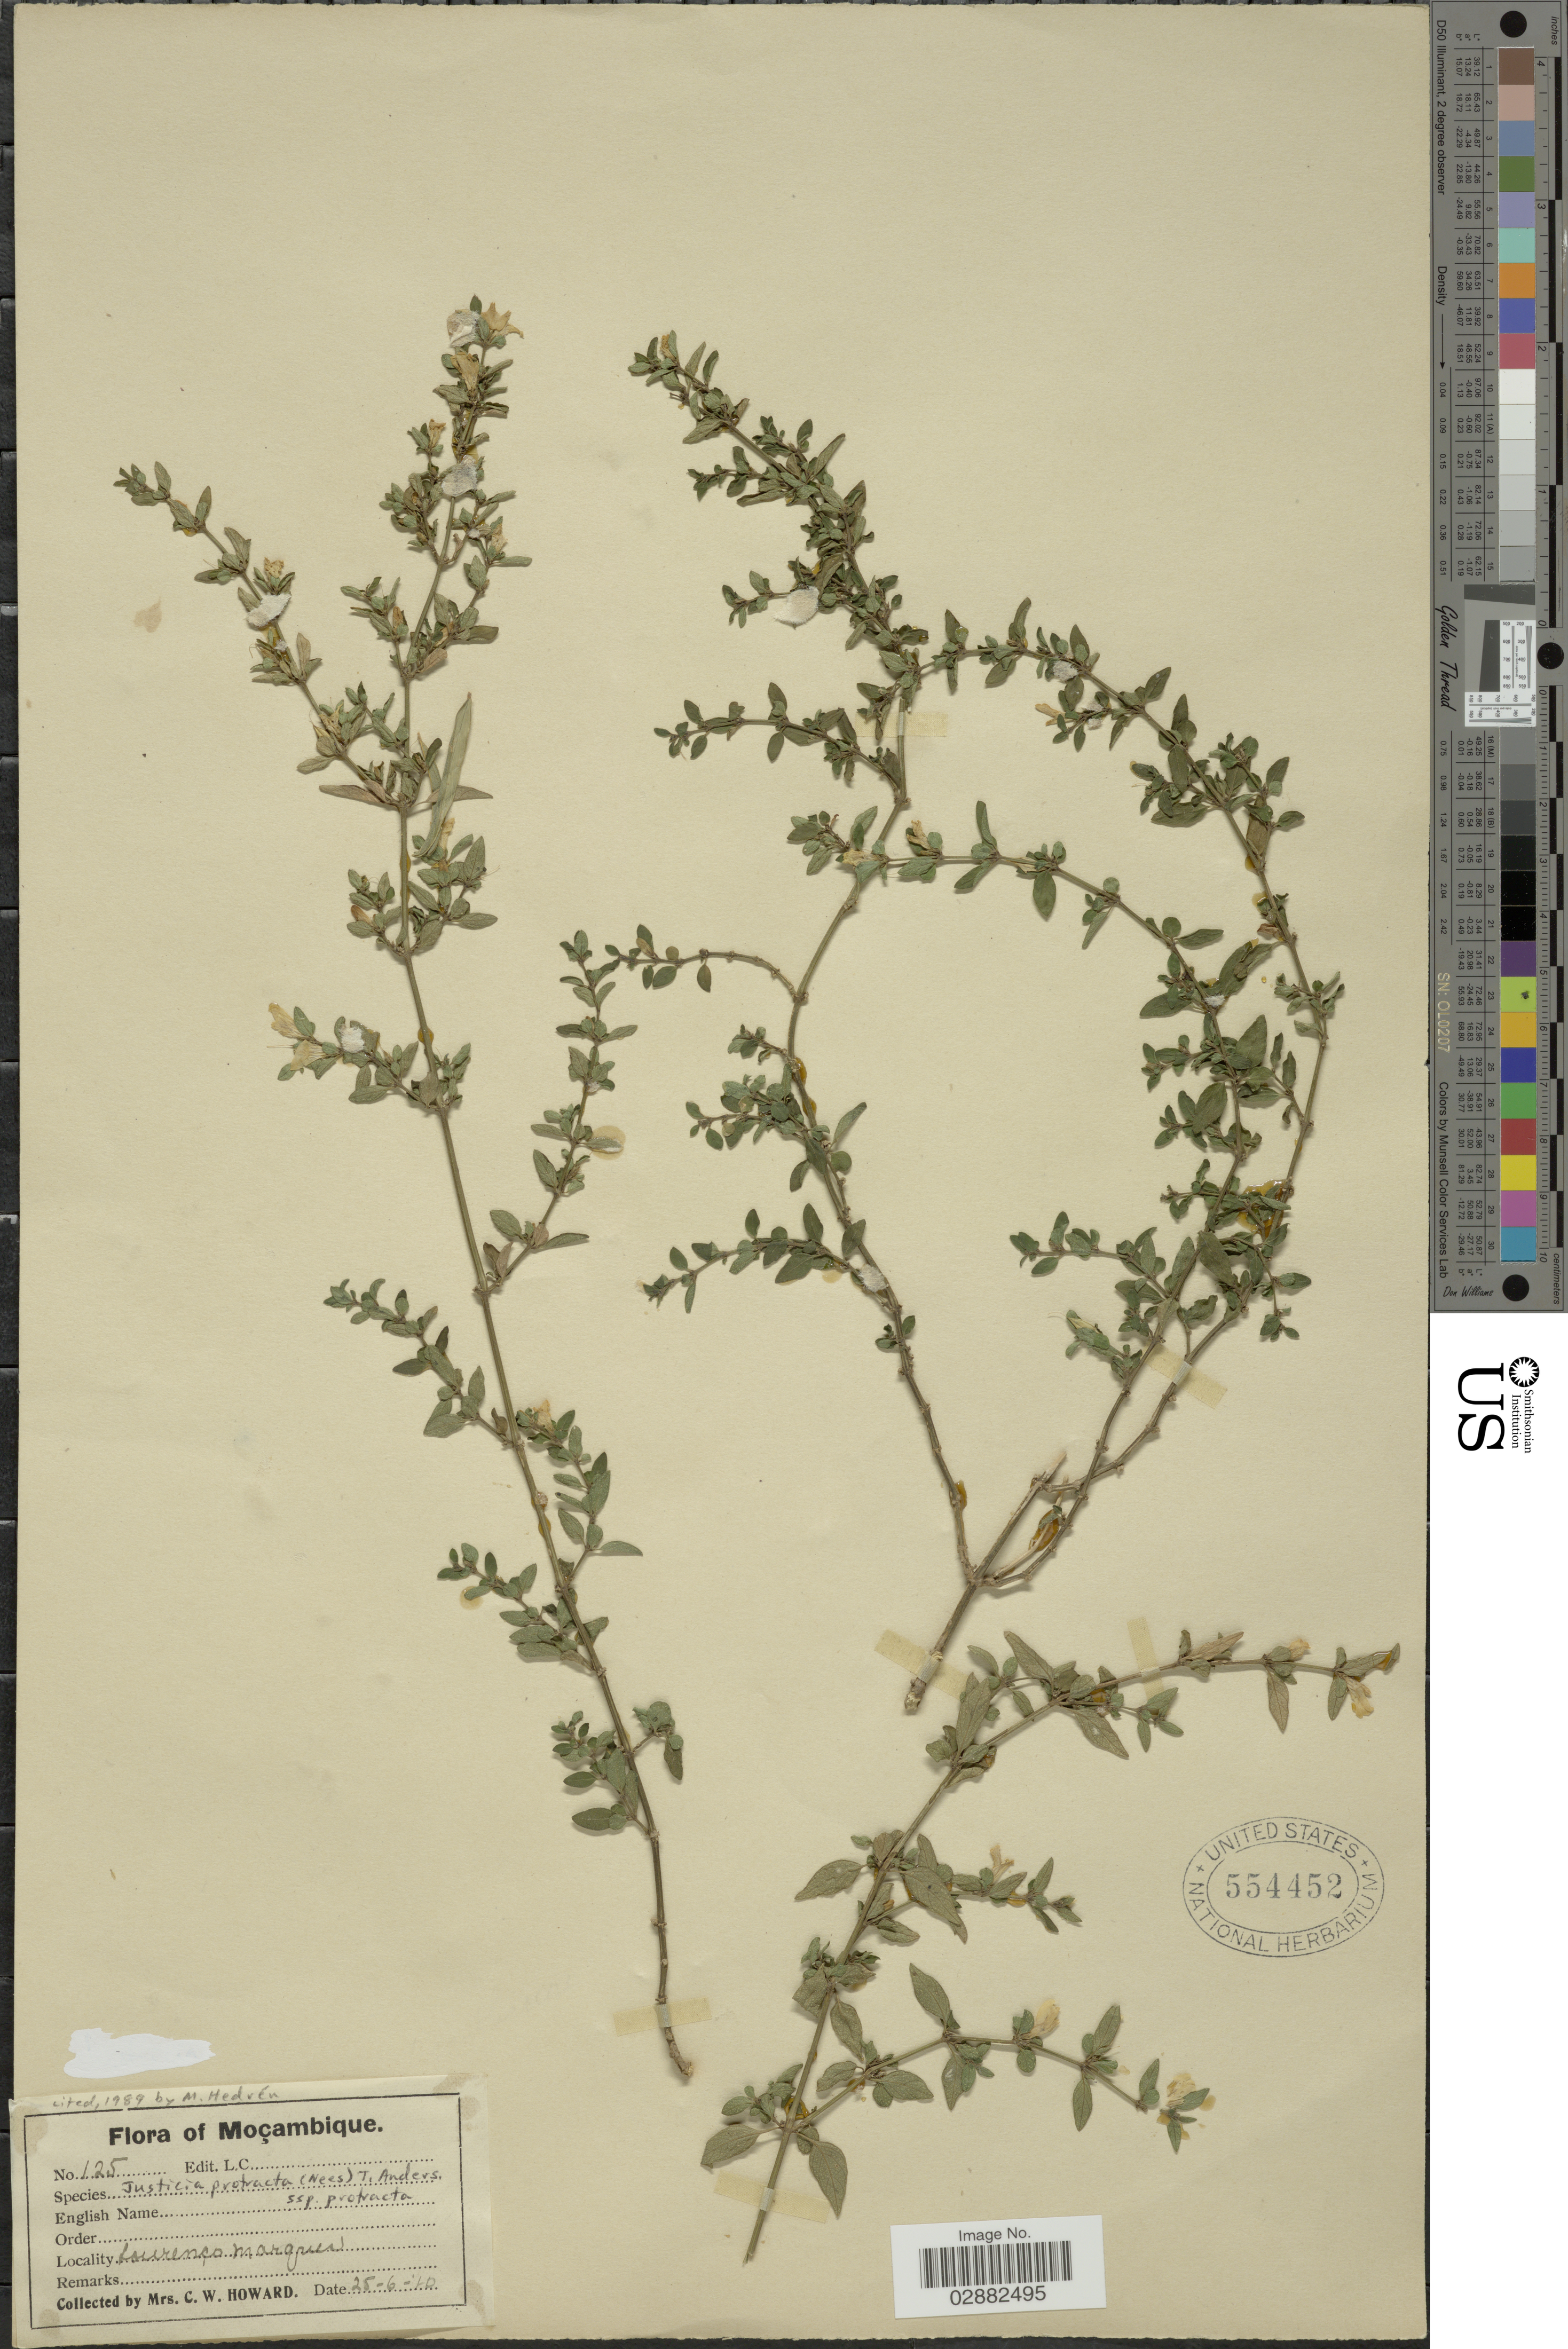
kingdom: Plantae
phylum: Tracheophyta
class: Magnoliopsida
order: Lamiales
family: Acanthaceae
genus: Justicia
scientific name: Justicia protracta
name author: (Nees) T. Anderson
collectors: C. W. Howard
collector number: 125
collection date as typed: Transcribed d/m/y: 25/6/10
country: Mozambique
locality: Moçambique, Lourenço Marques.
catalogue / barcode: US 554452